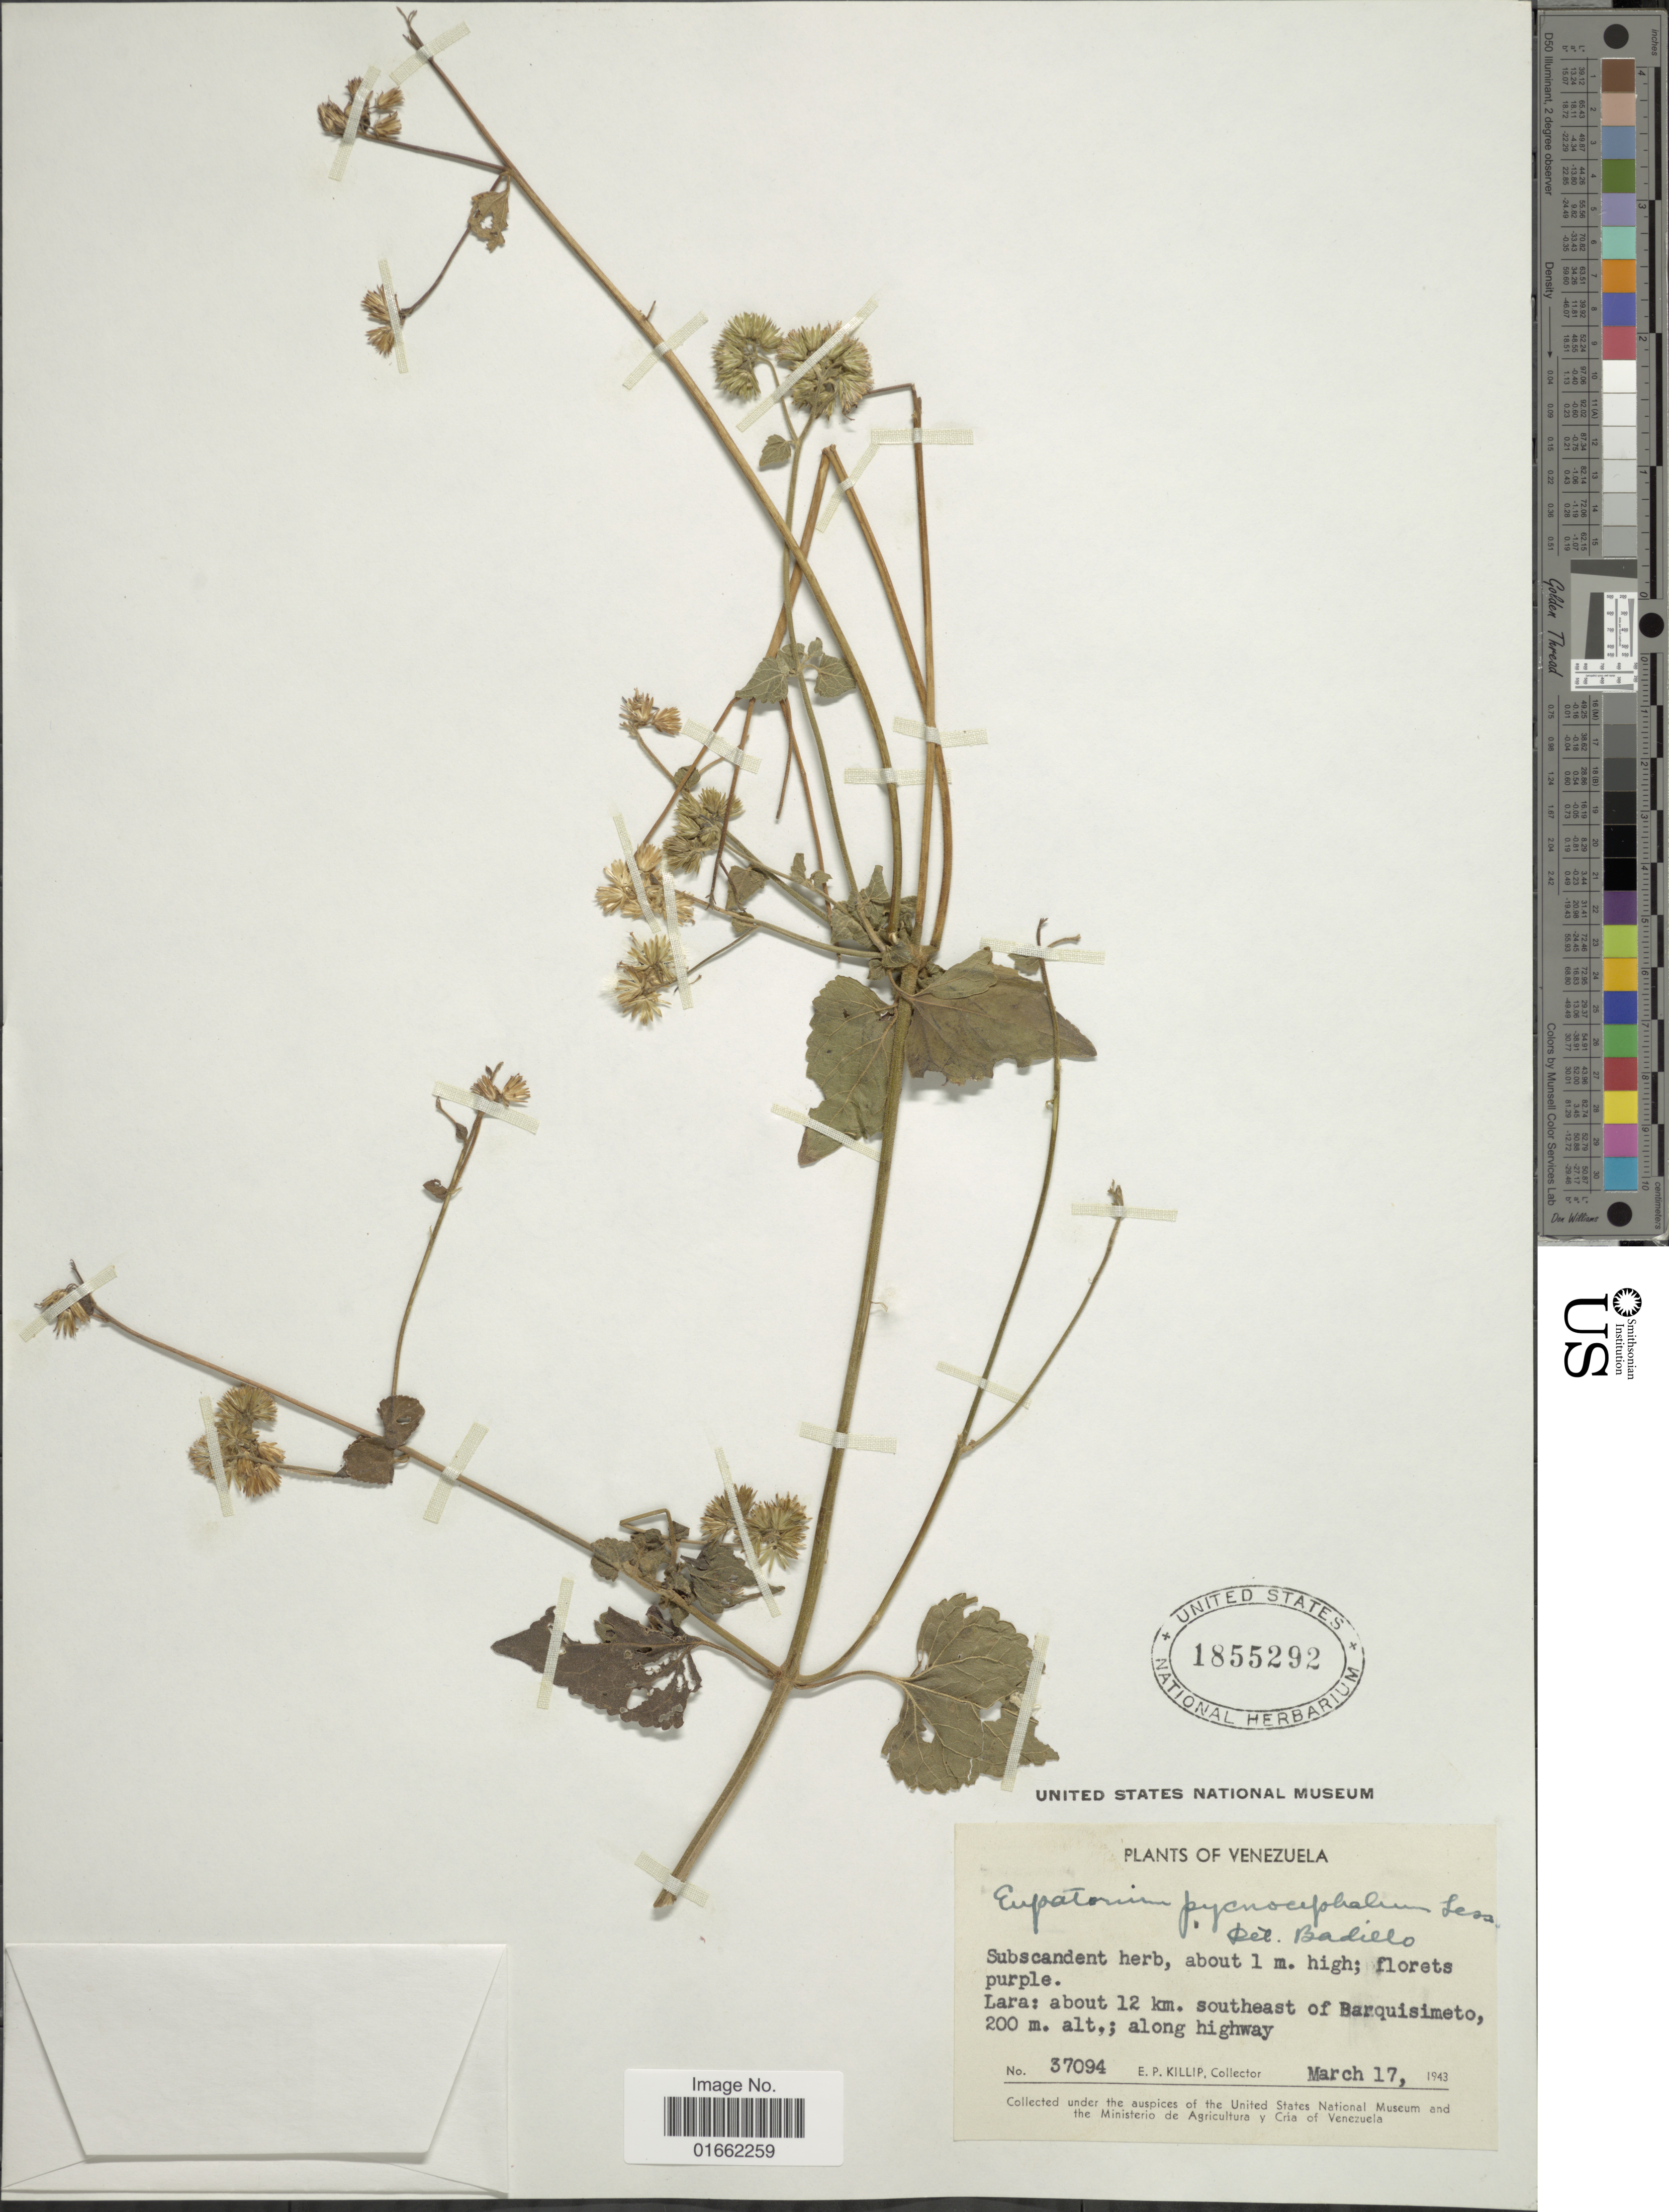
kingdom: Plantae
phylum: Tracheophyta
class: Magnoliopsida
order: Asterales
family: Asteraceae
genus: Fleischmannia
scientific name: Fleischmannia pratensis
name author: (Klatt) R.M. King & H. Rob.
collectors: E. P. Killip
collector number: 37094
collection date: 1943-03-17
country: Venezuela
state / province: Lara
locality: Lara: about 12 km. southeast of Barquisimeto; along highway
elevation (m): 200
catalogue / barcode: US 1855292